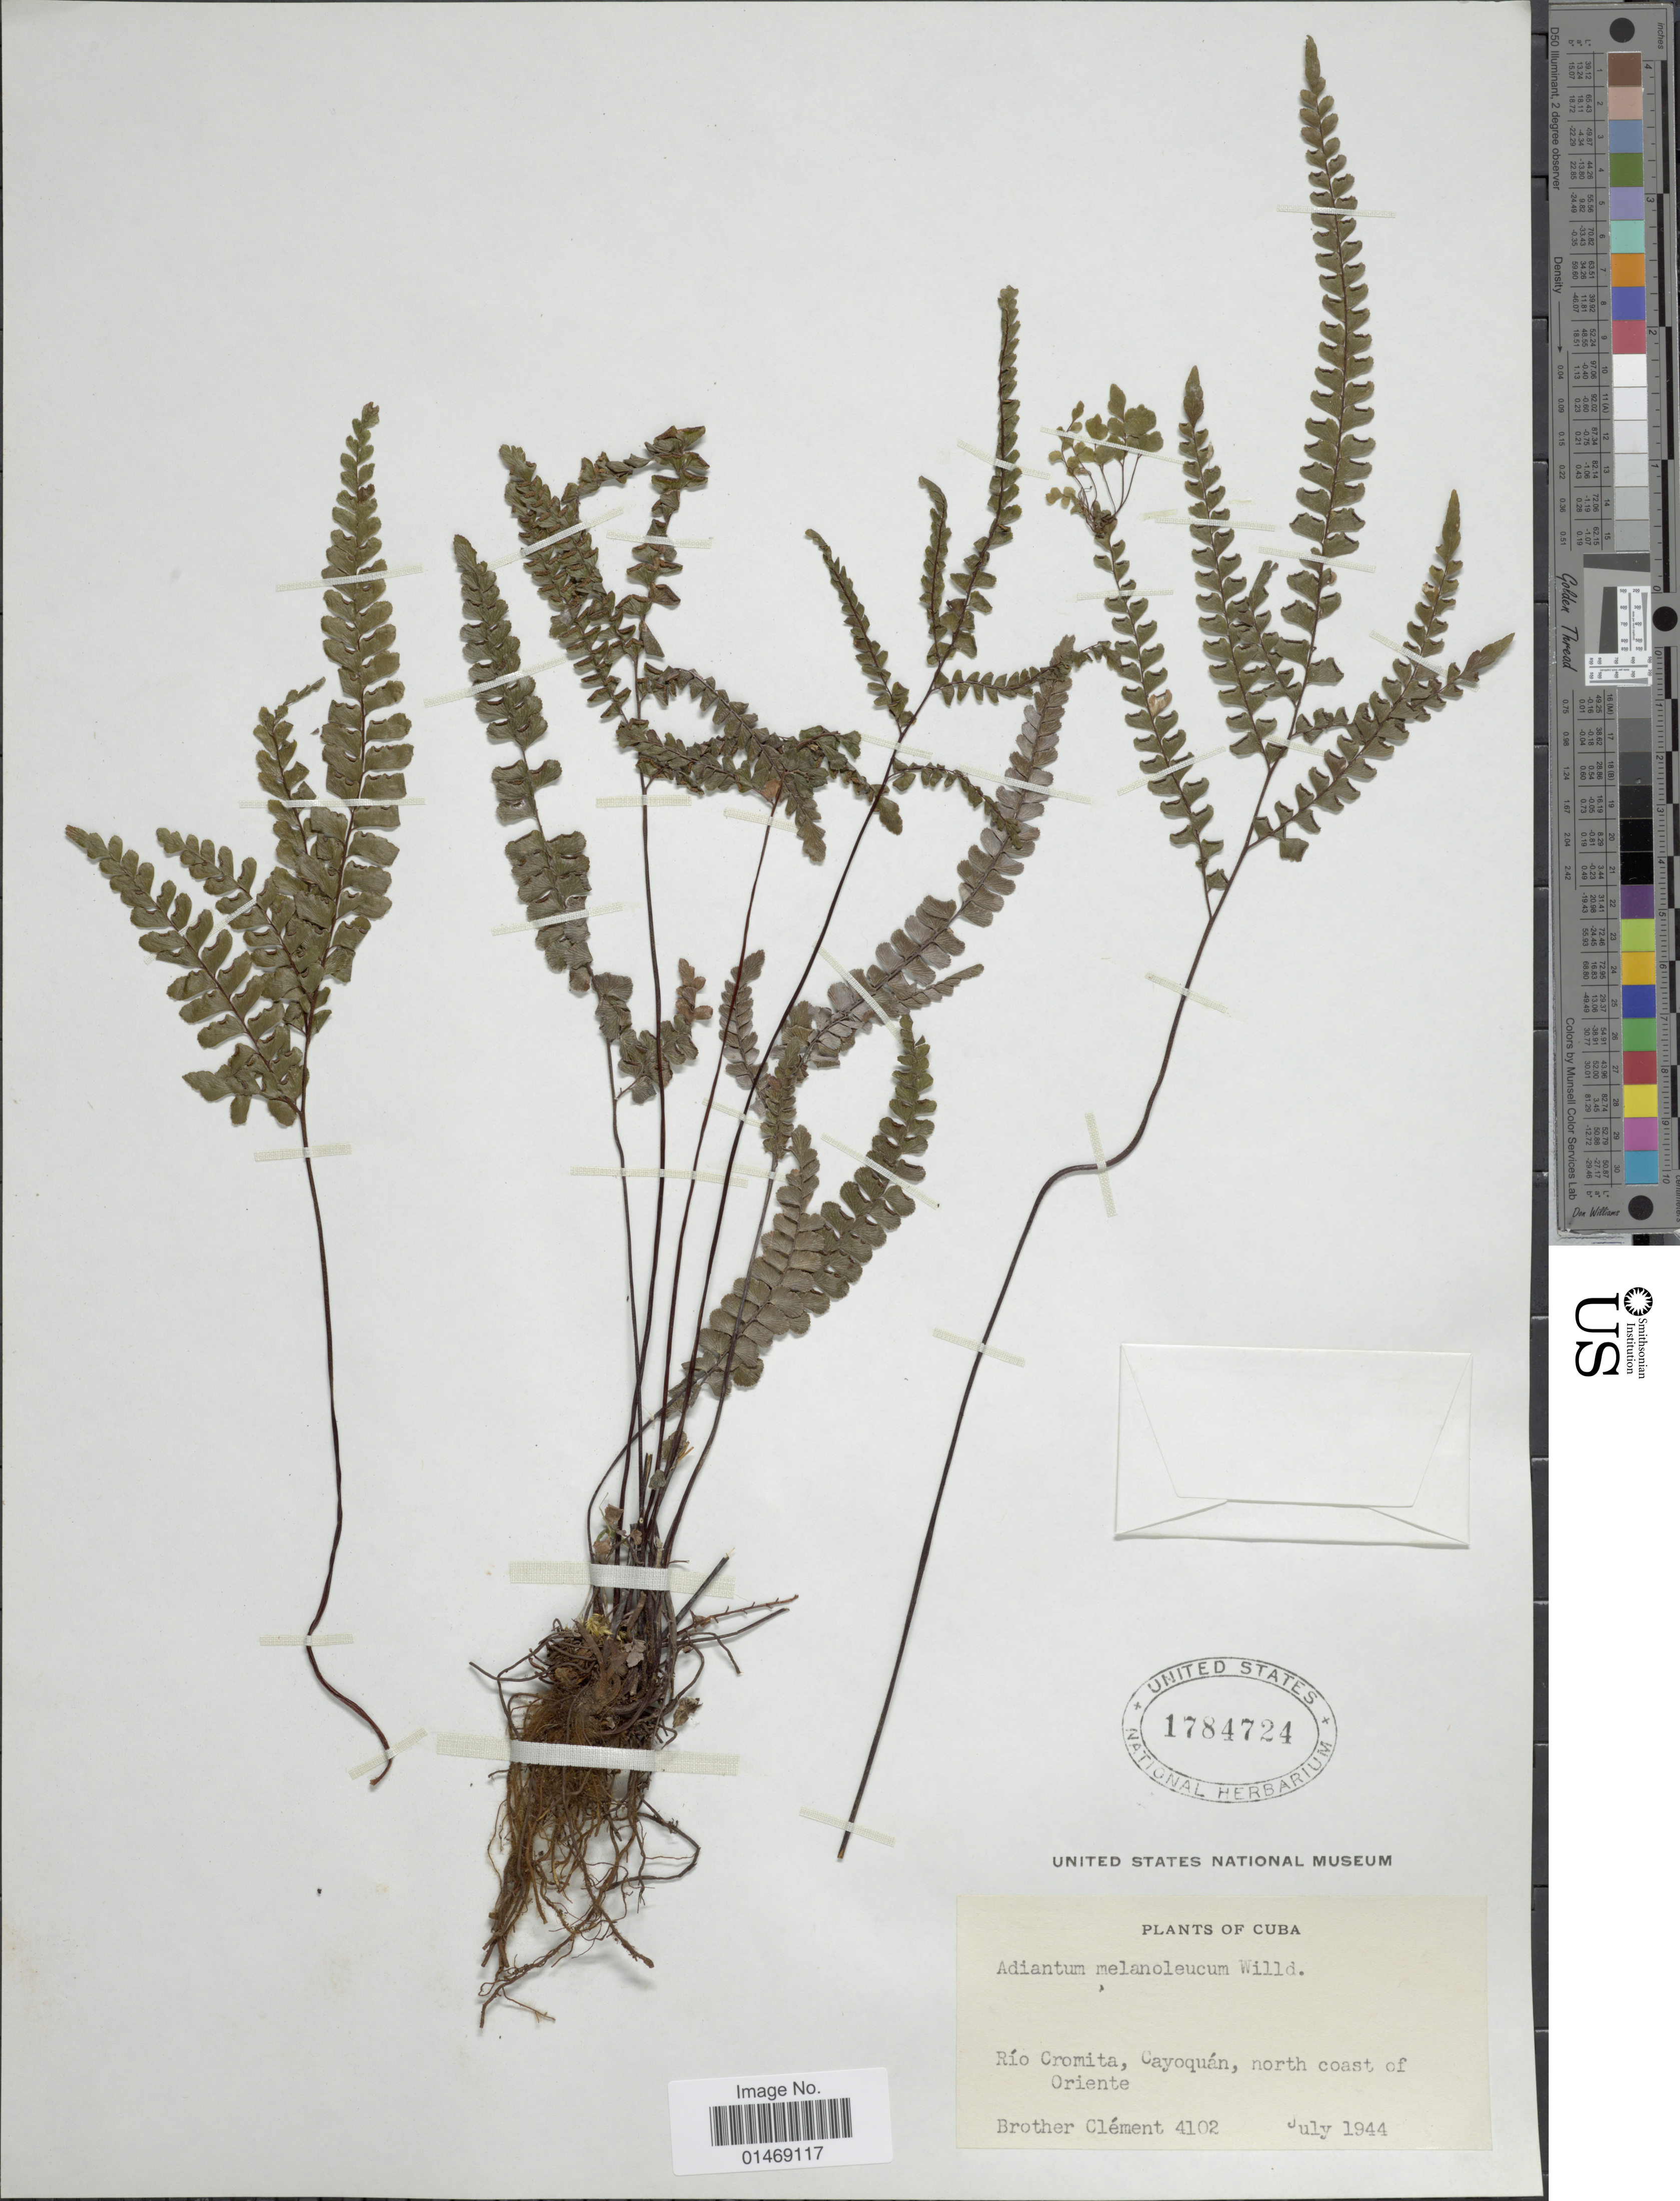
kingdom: Plantae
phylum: Tracheophyta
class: Polypodiopsida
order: Polypodiales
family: Pteridaceae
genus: Adiantum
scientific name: Adiantum melanoleucum x A. pyramidale (L.) Willd.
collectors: B. Clement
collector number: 4102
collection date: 1944-07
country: Cuba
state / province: Oriente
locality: Río Cromita, Cayoquán, north coast of Oriente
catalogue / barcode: US 1784724